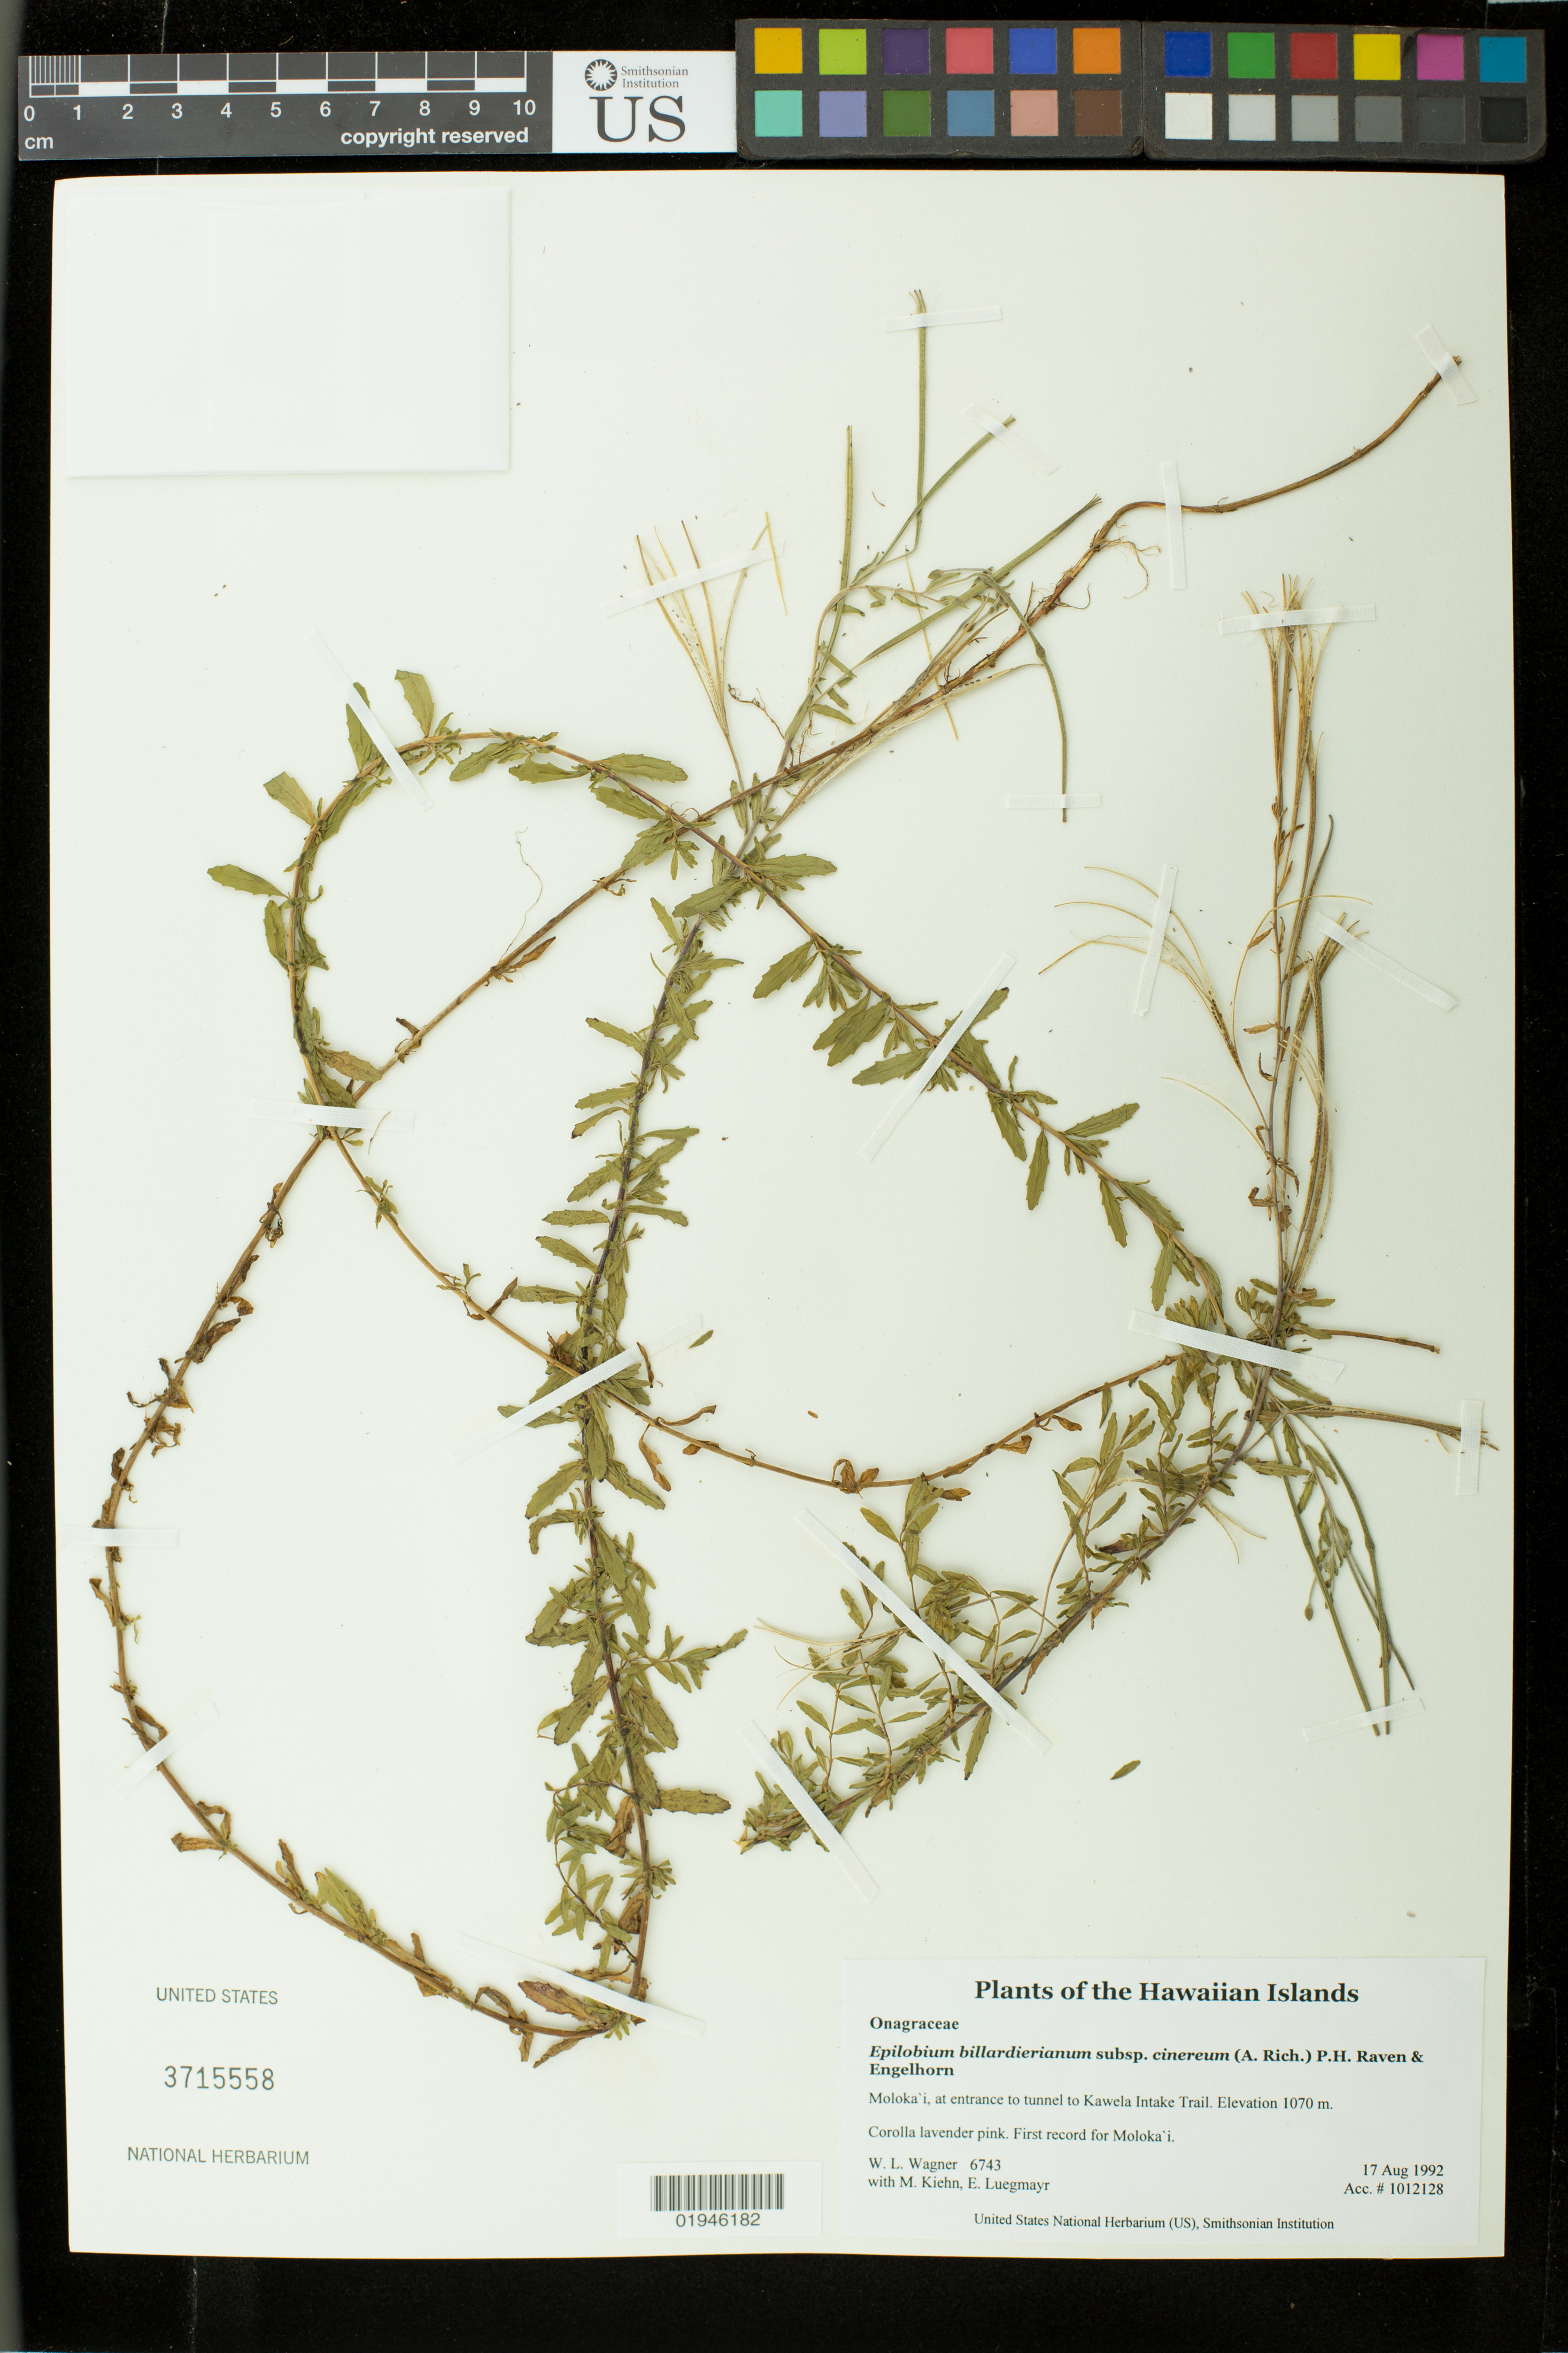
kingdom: Plantae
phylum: Tracheophyta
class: Magnoliopsida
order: Myrtales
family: Onagraceae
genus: Epilobium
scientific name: Epilobium billardiereanum subsp. cinereum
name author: (A. Rich.) P.H. Raven & Engelhorn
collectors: W. L. Wagner, M. Kiehn & E. Luegmayr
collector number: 6743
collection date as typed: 17 Aug 1992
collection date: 1992-08-17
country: United States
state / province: Hawaii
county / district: Maui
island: Moloka'i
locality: Molokai Dist., at entrance to tunnel to Kawela Intake Trail.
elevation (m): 1070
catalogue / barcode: US 3715558